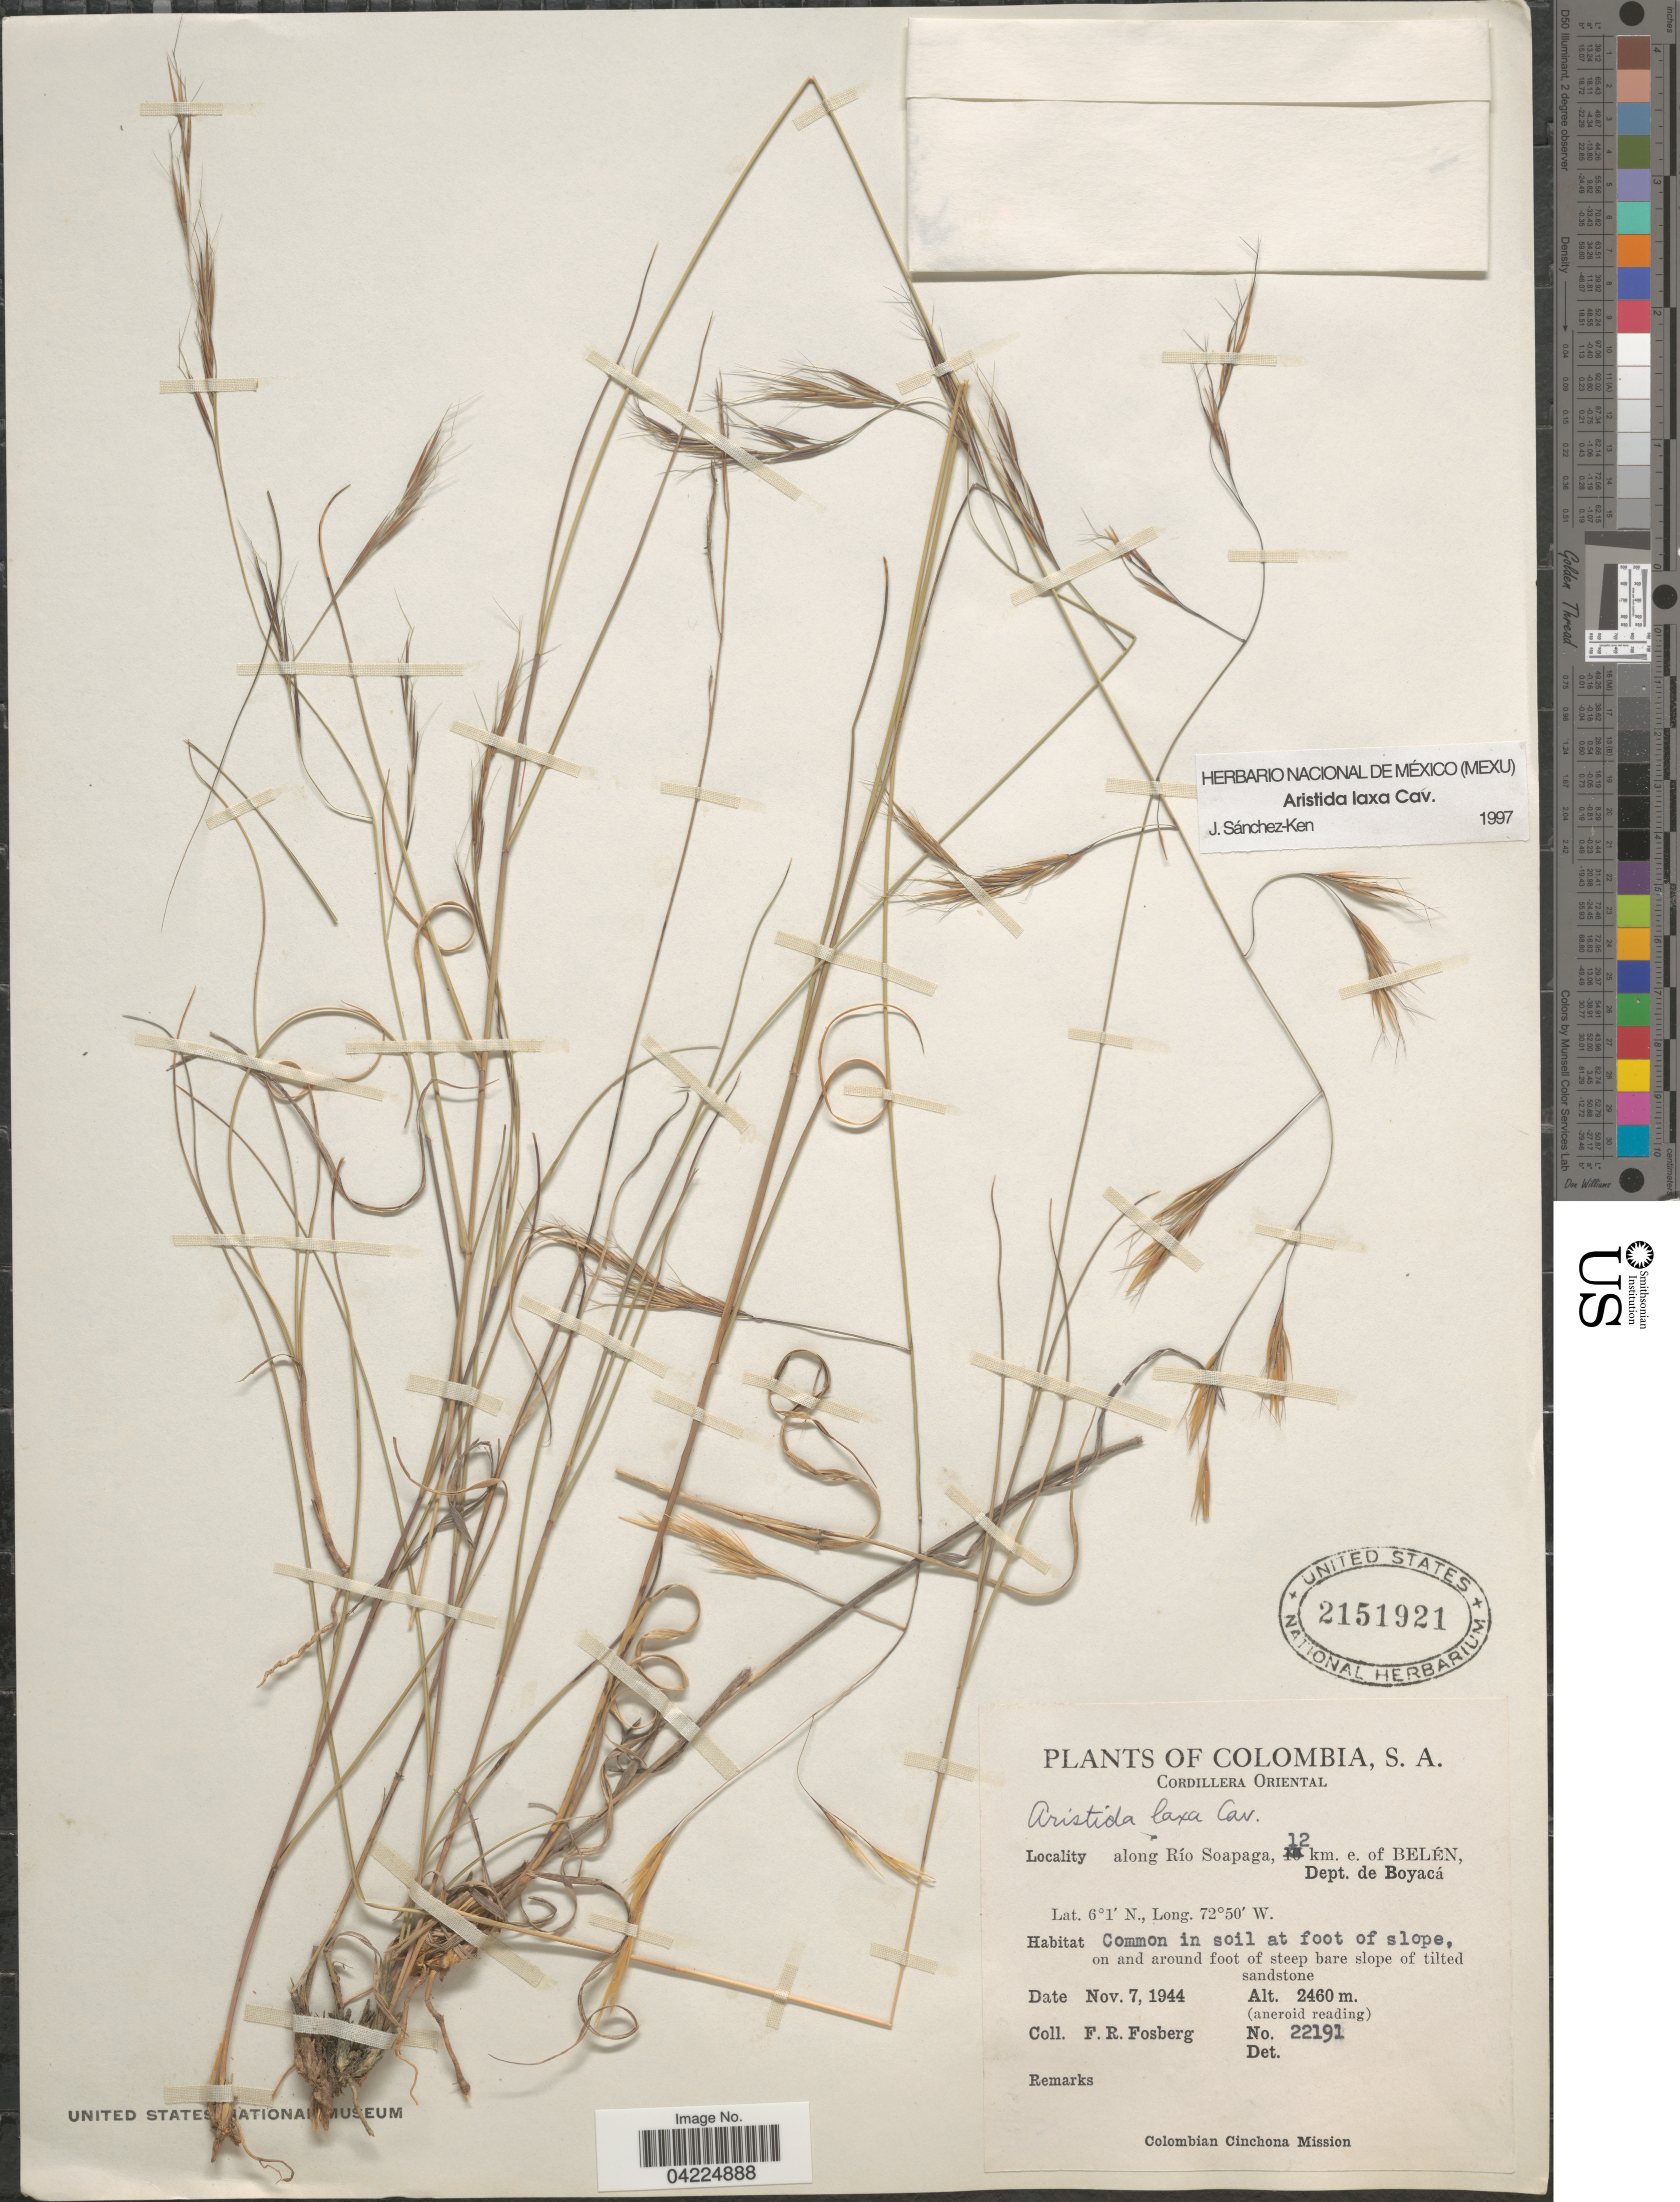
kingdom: Plantae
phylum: Tracheophyta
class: Liliopsida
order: Poales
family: Poaceae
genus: Aristida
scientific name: Aristida laxa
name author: Cav.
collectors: F. R. Fosberg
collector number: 22191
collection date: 1944-11-07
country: Colombia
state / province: Boyacá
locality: Cordillera Oriental. Along Río Soapaga, 12 km. e. of Belén, Dept. de Boyacá. Common in soil at foot of slope, on and around foot of steep bare slope of tilted sandstone.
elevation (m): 2460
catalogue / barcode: US 2151921